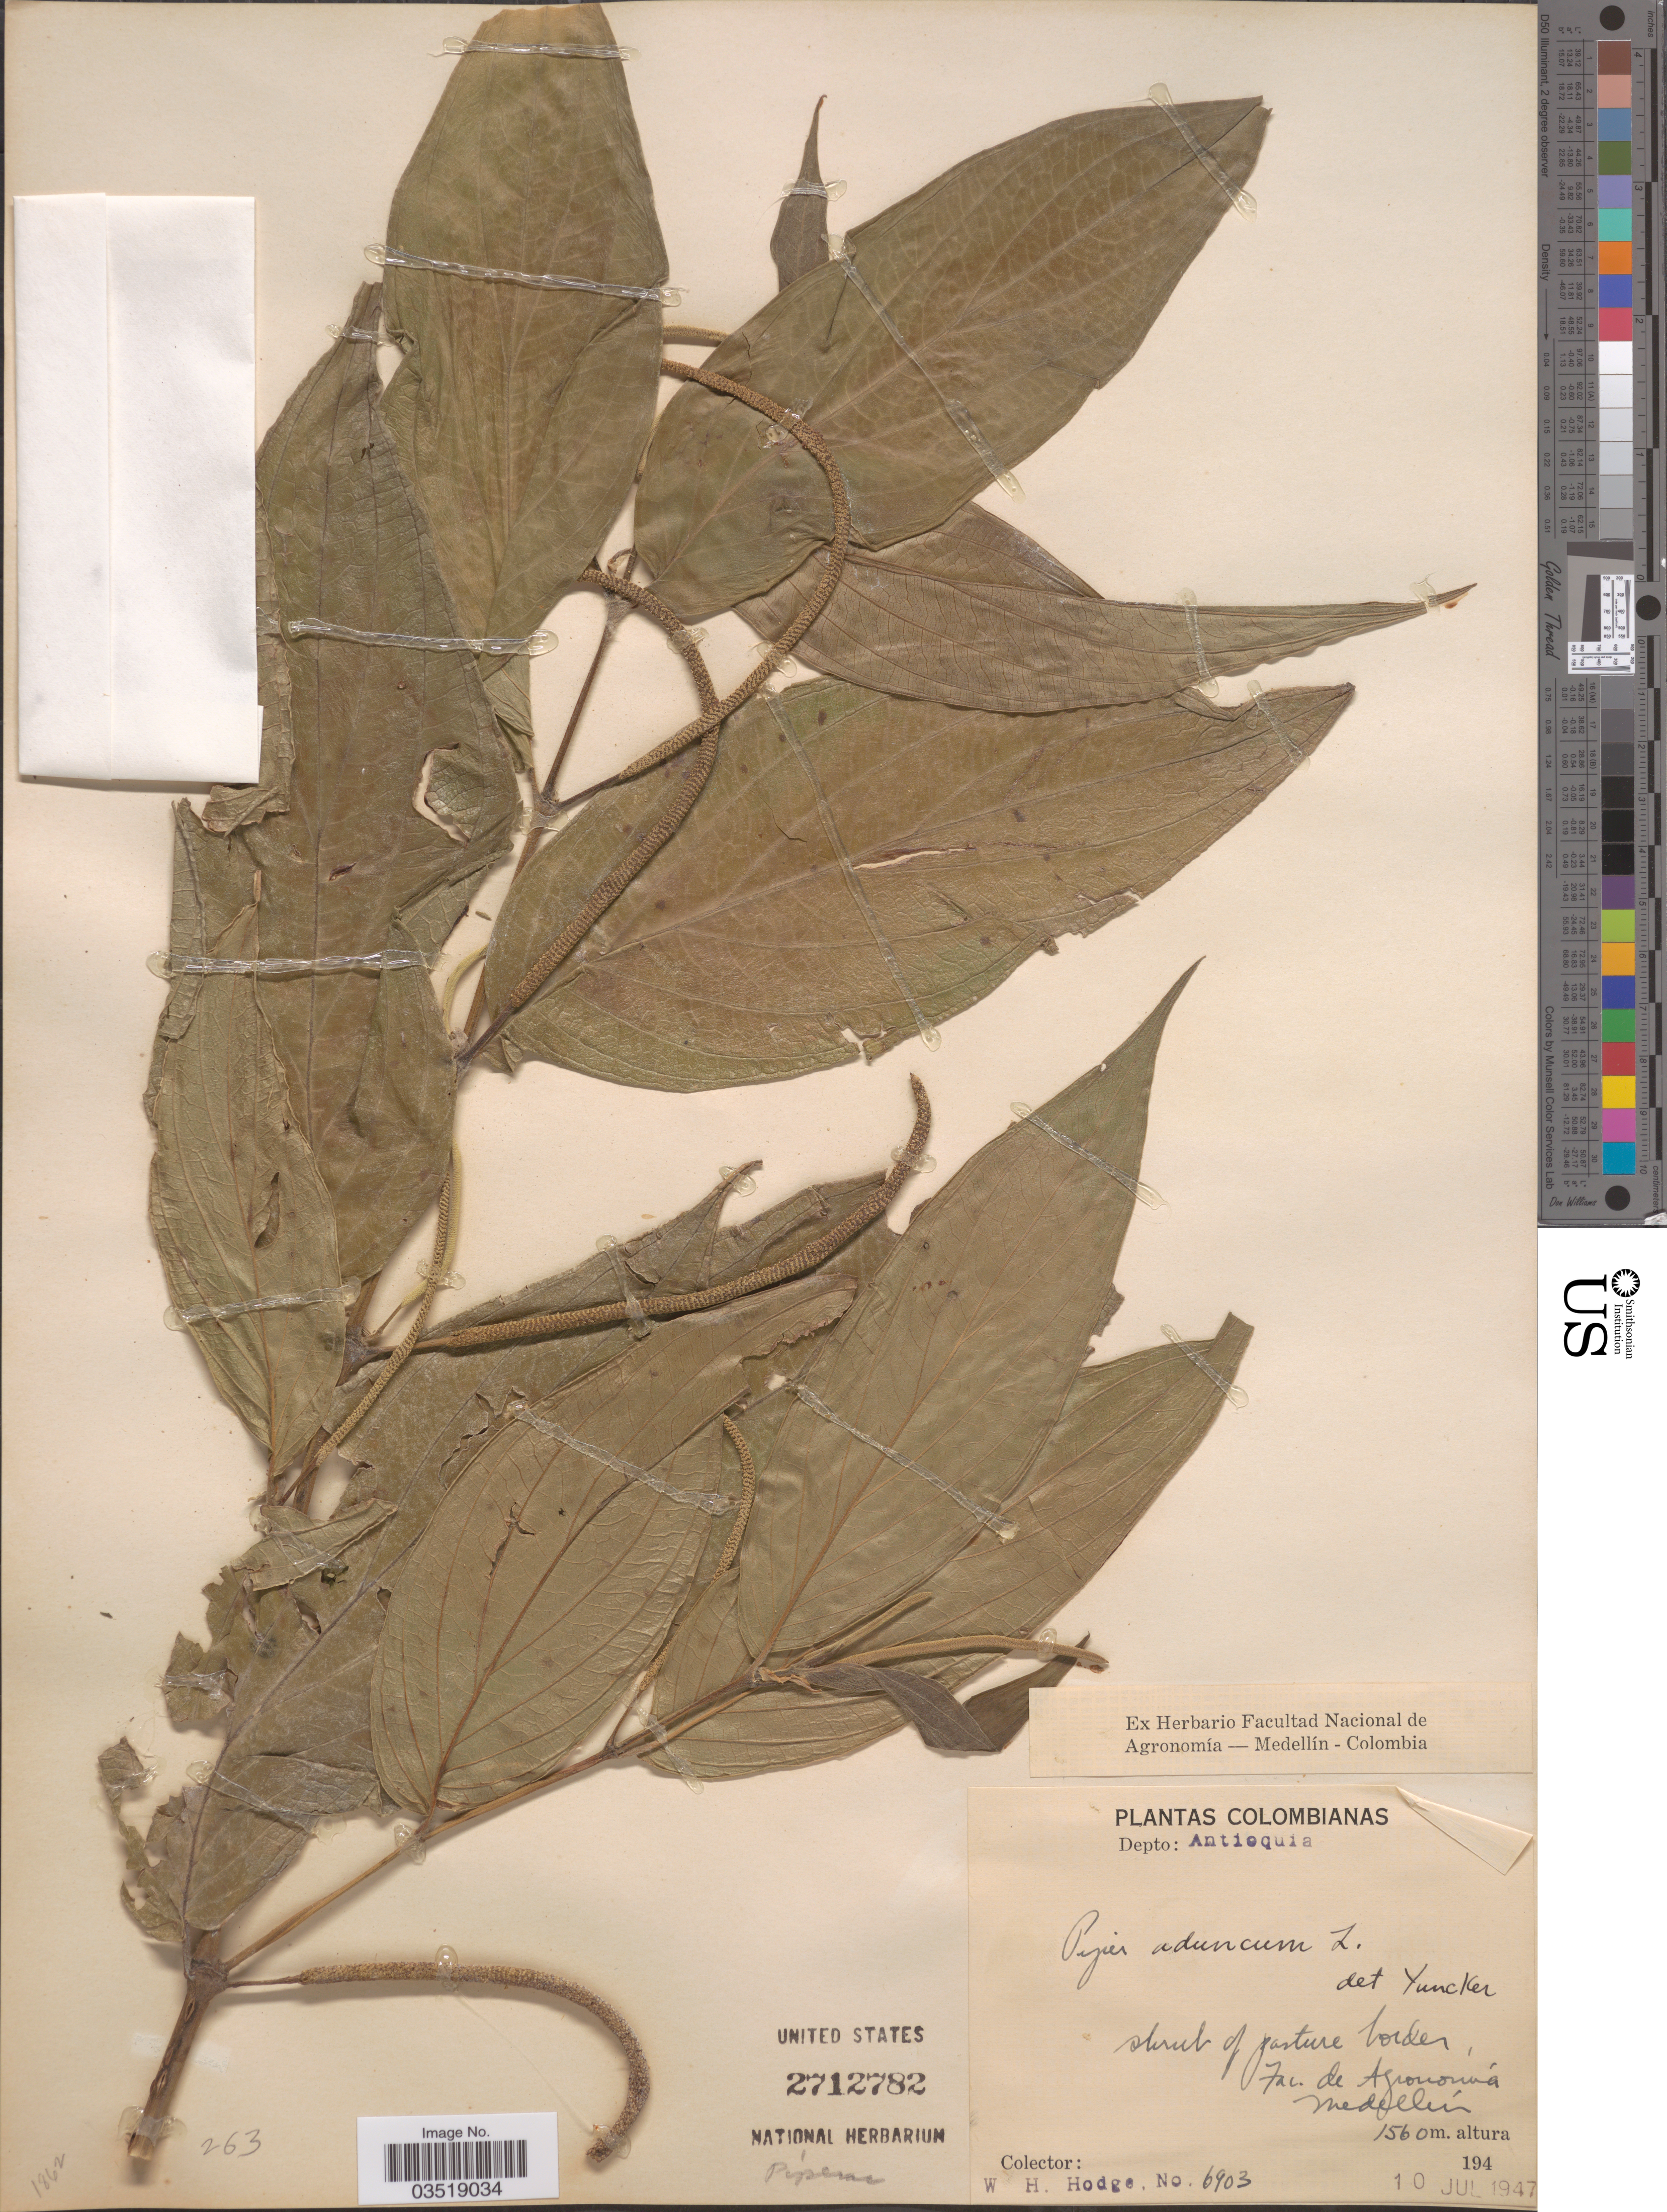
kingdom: Plantae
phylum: Tracheophyta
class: Magnoliopsida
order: Piperales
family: Piperaceae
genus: Piper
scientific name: Piper aduncum var. aduncum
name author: L.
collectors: W. Hodge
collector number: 6903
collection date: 1947-07-10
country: Colombia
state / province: Antioquia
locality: Depto: Antioquia. Fac. de Agronomía. Medellín.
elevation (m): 1560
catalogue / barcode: US 2712782